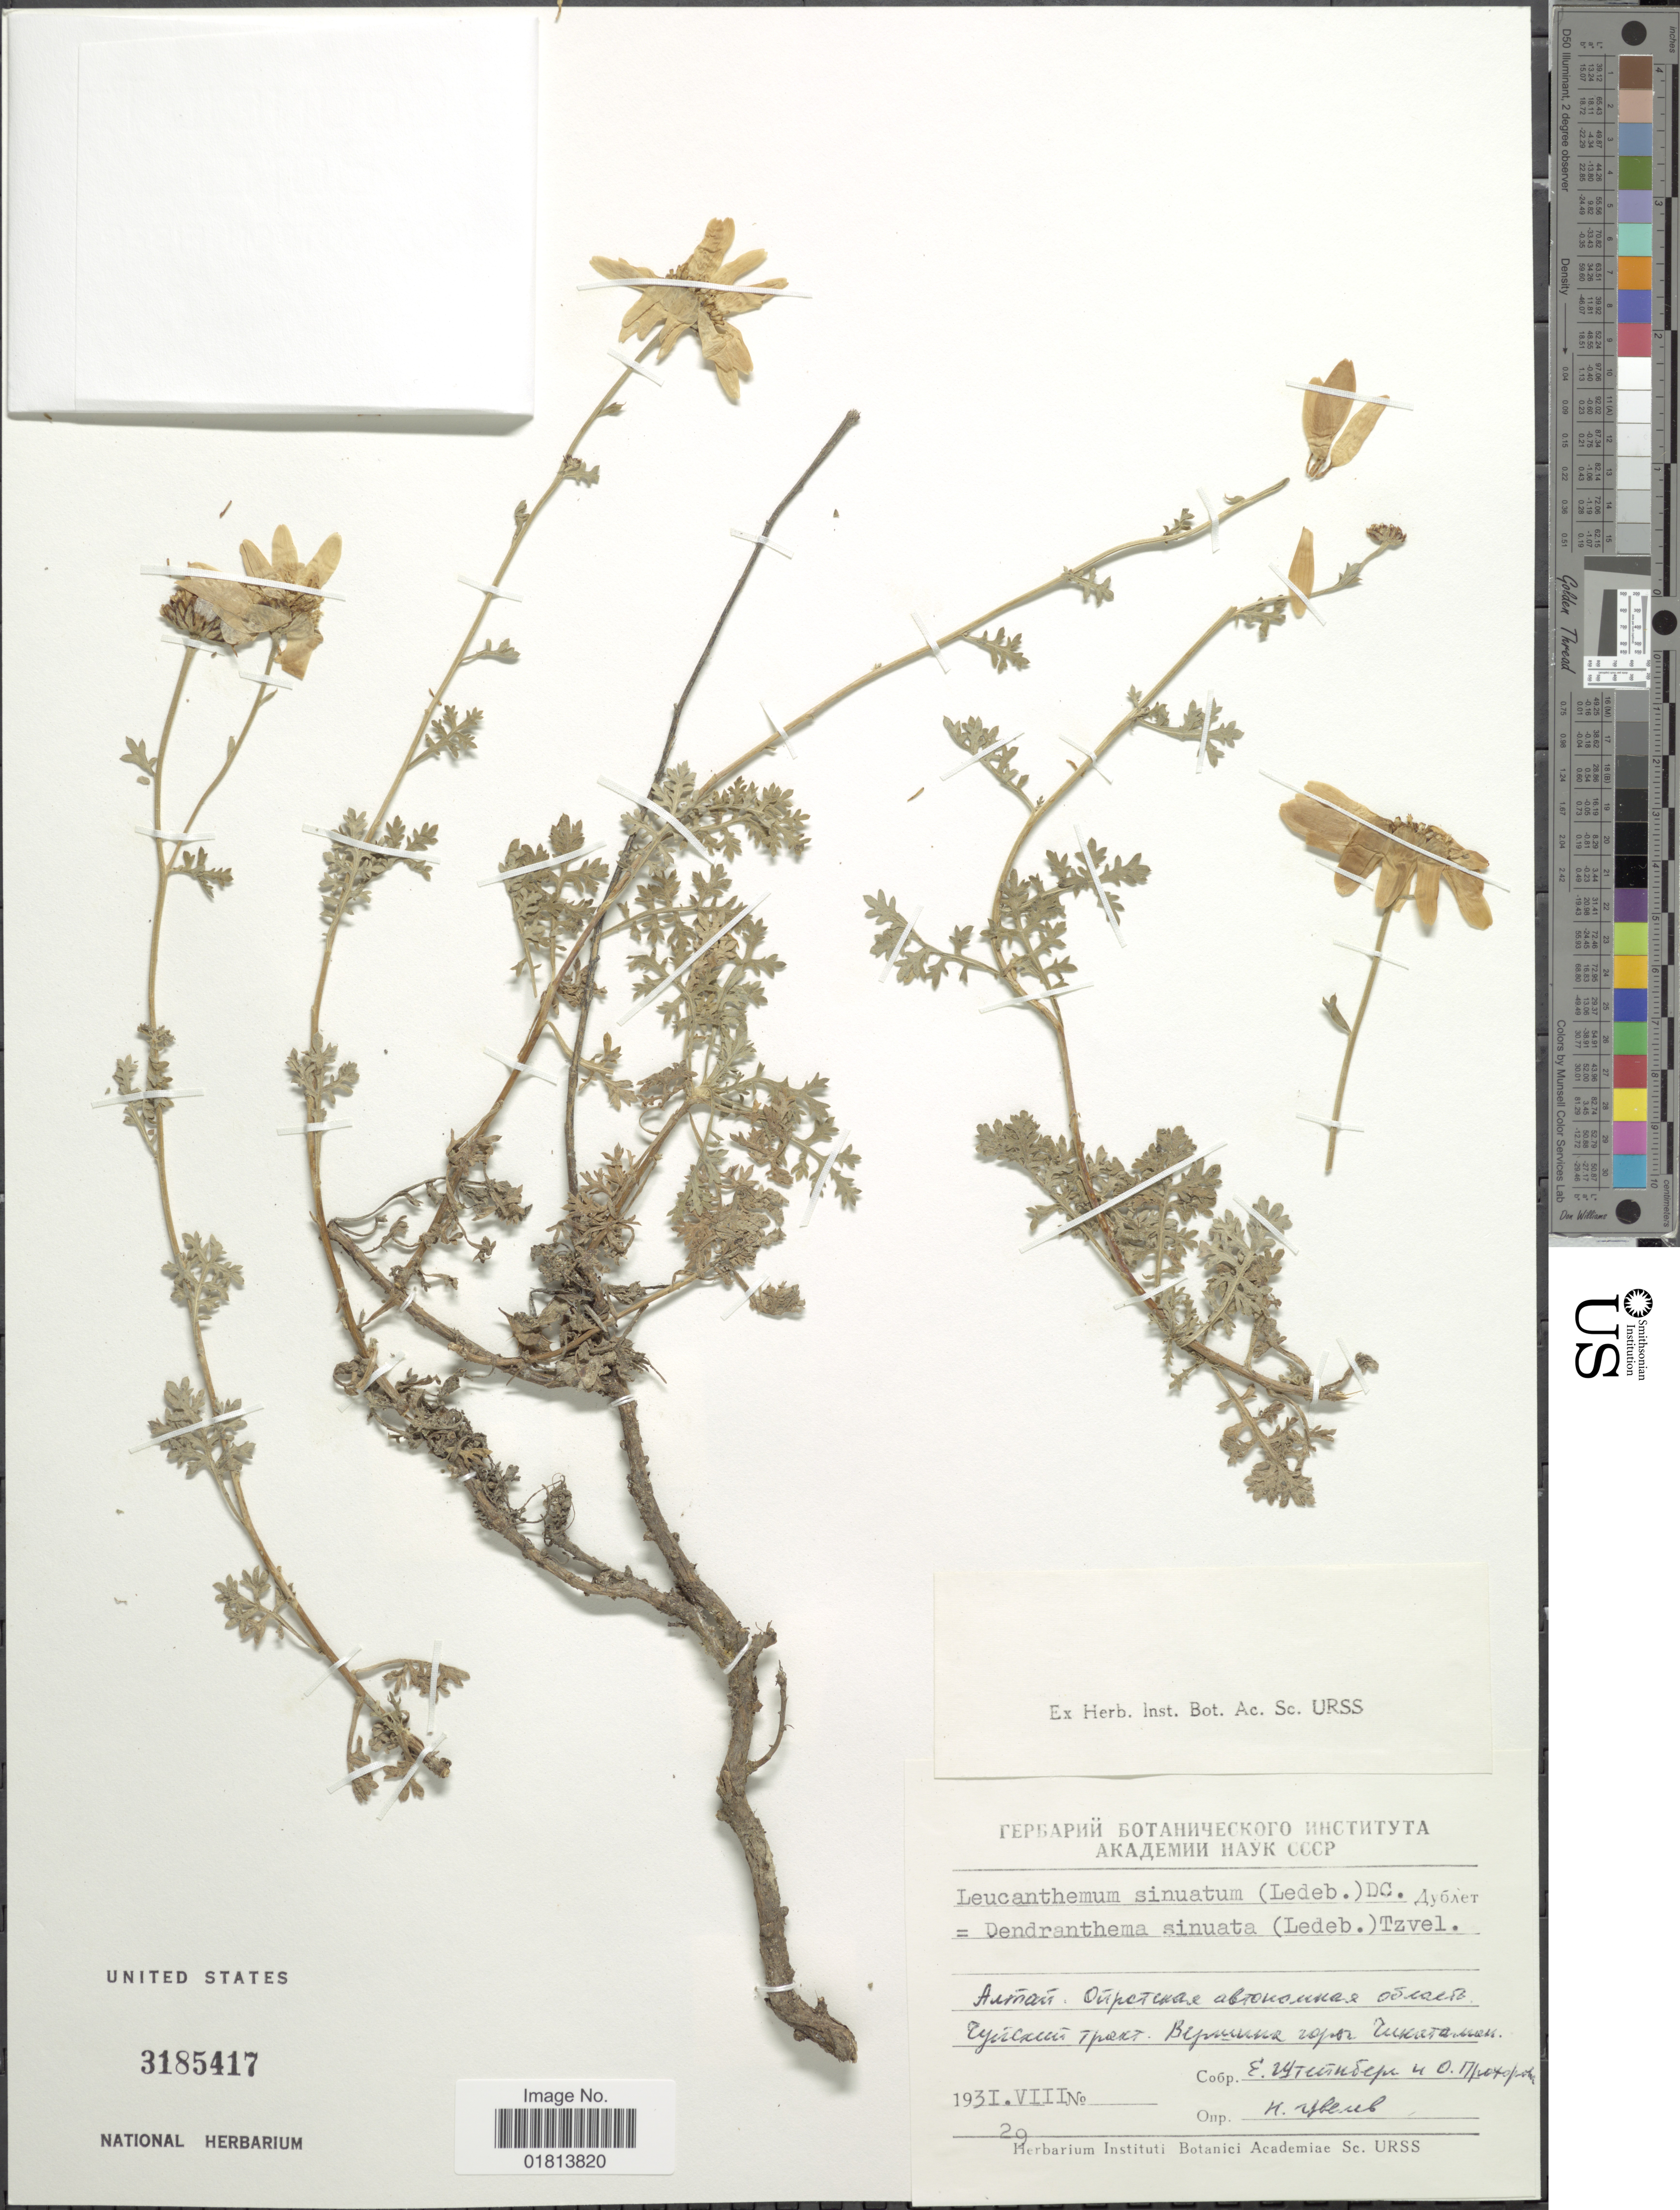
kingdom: Plantae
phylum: Tracheophyta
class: Magnoliopsida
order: Asterales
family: Asteraceae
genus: Dendranthema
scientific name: Dendranthema sinuatum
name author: (Ledeb.) DC.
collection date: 1931-08-29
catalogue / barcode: US 3185417